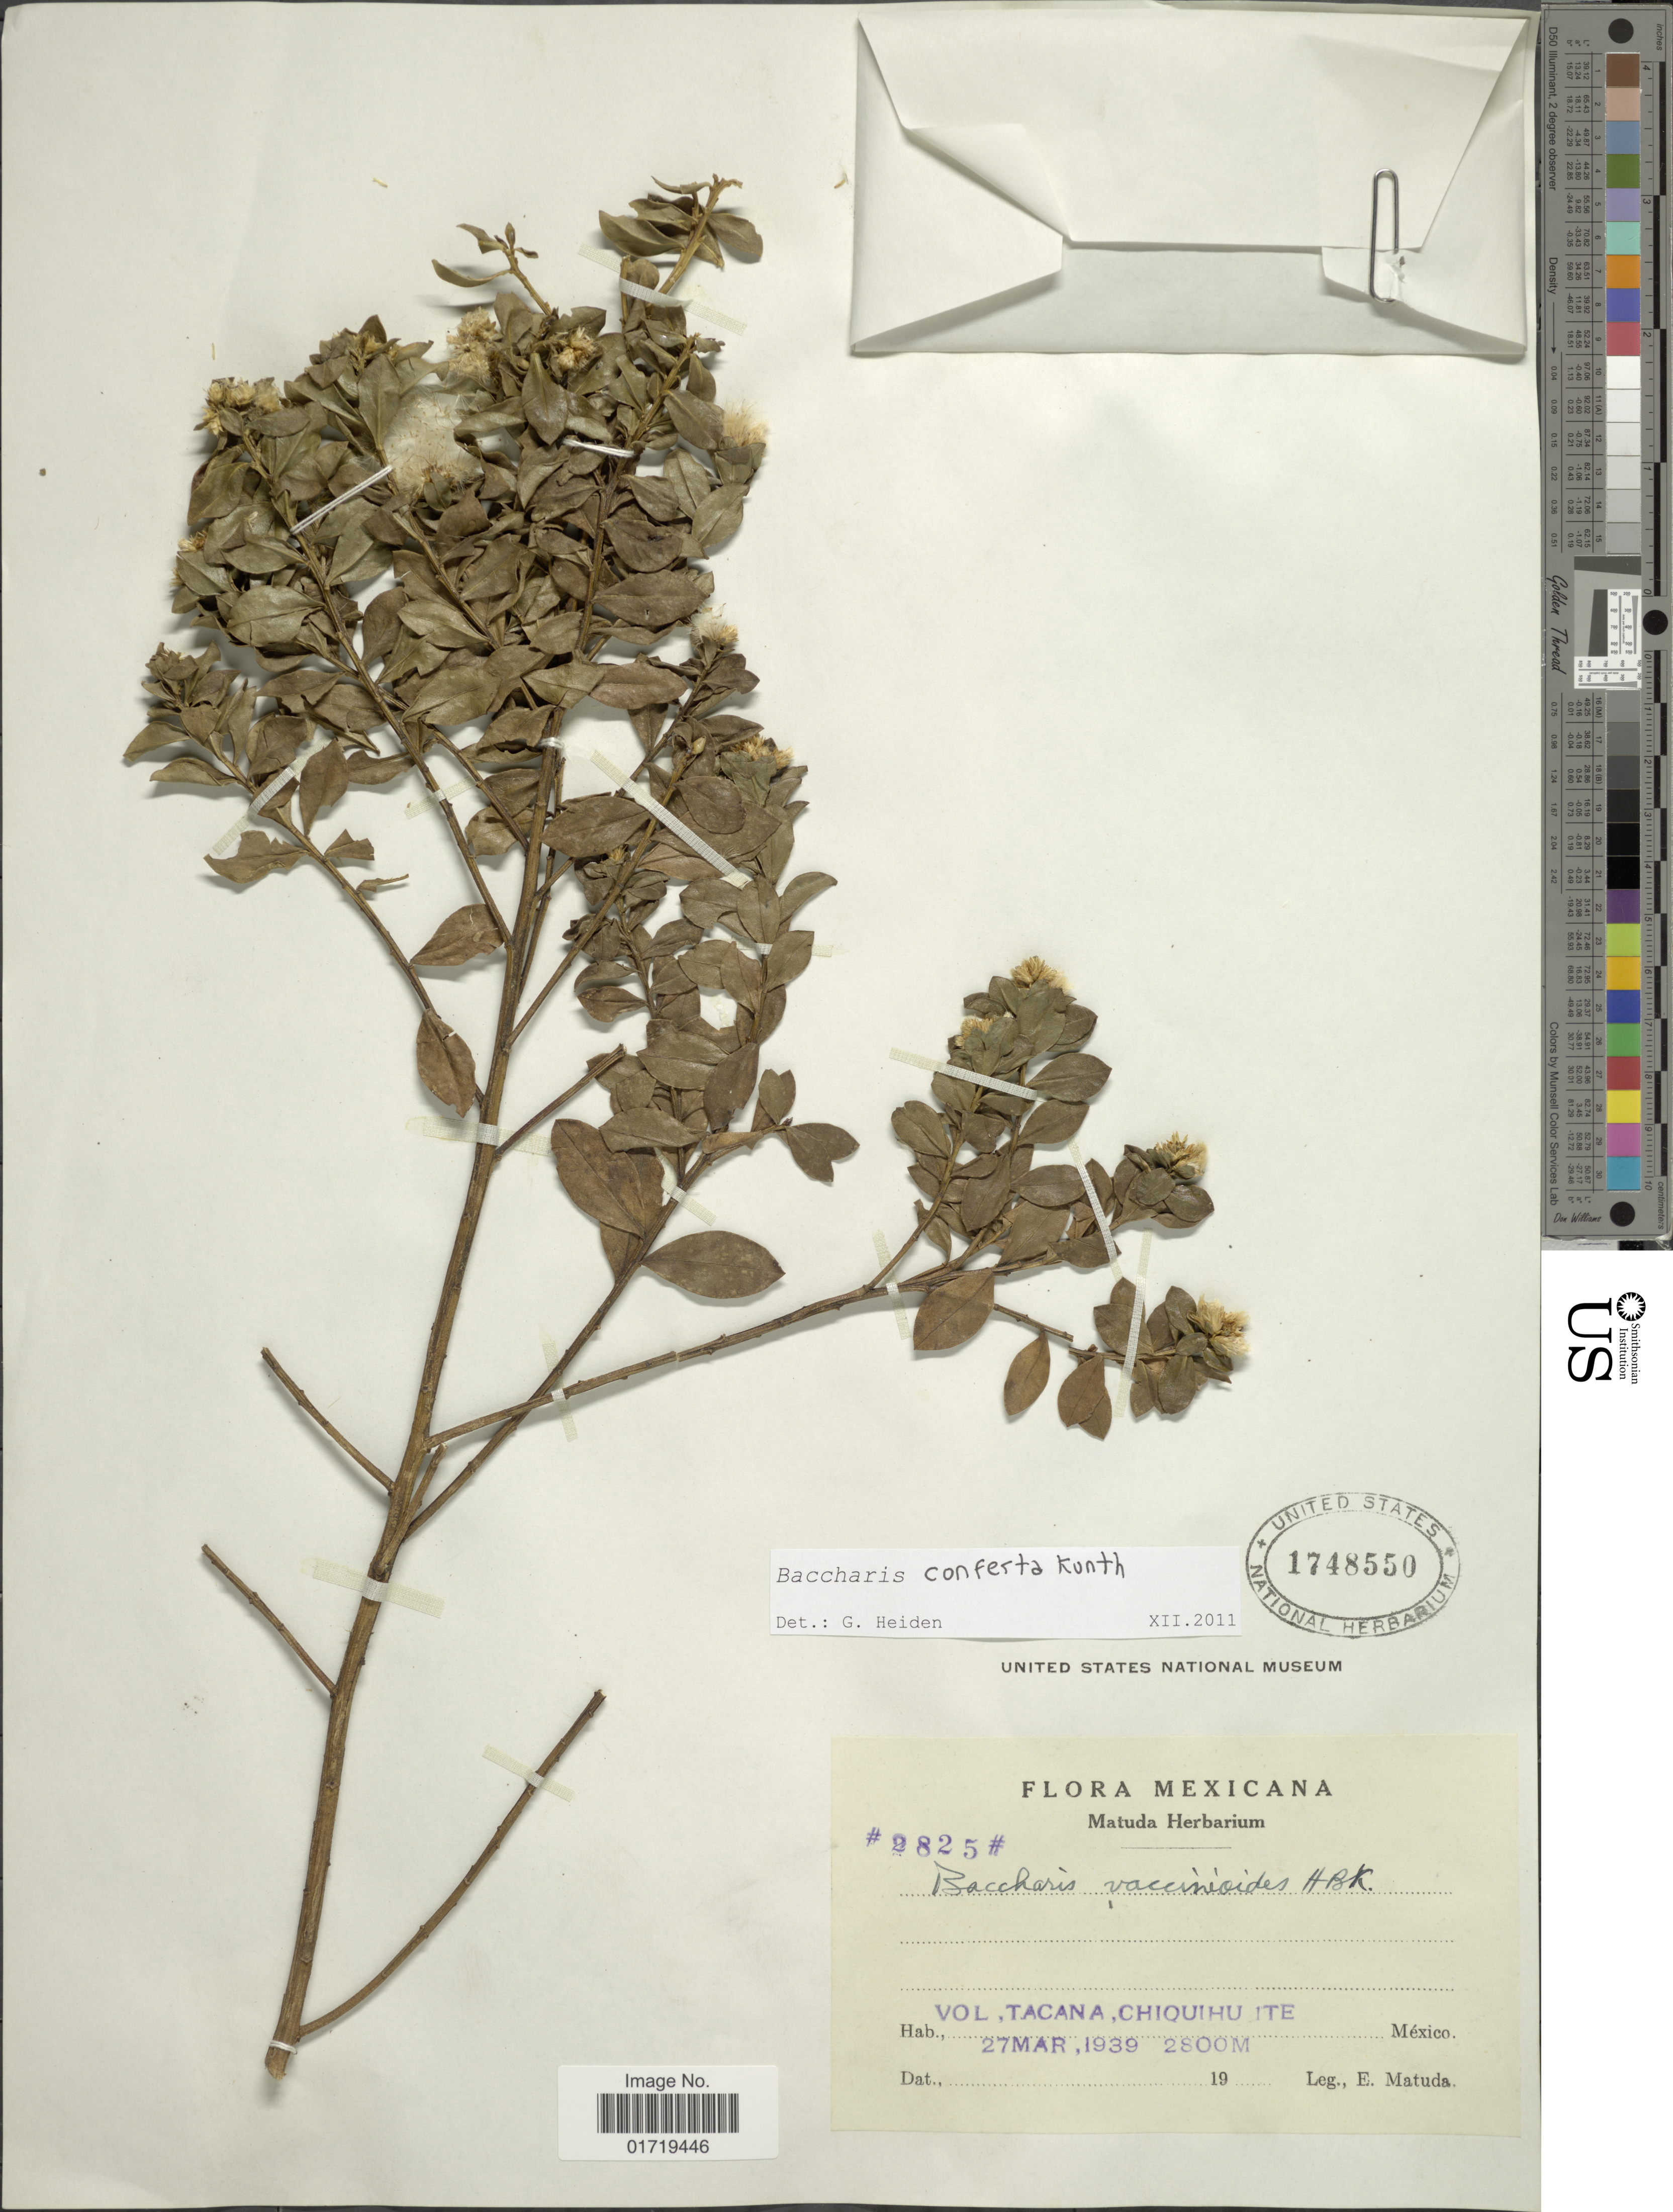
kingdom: Plantae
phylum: Tracheophyta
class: Magnoliopsida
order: Asterales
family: Asteraceae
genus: Baccharis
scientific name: Baccharis conferta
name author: Kunth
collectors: E. Matuda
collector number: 2825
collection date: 1939-03-27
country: Mexico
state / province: México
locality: Vol. Tacana, Chiquihu Ite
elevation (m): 2800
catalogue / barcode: US 1748550